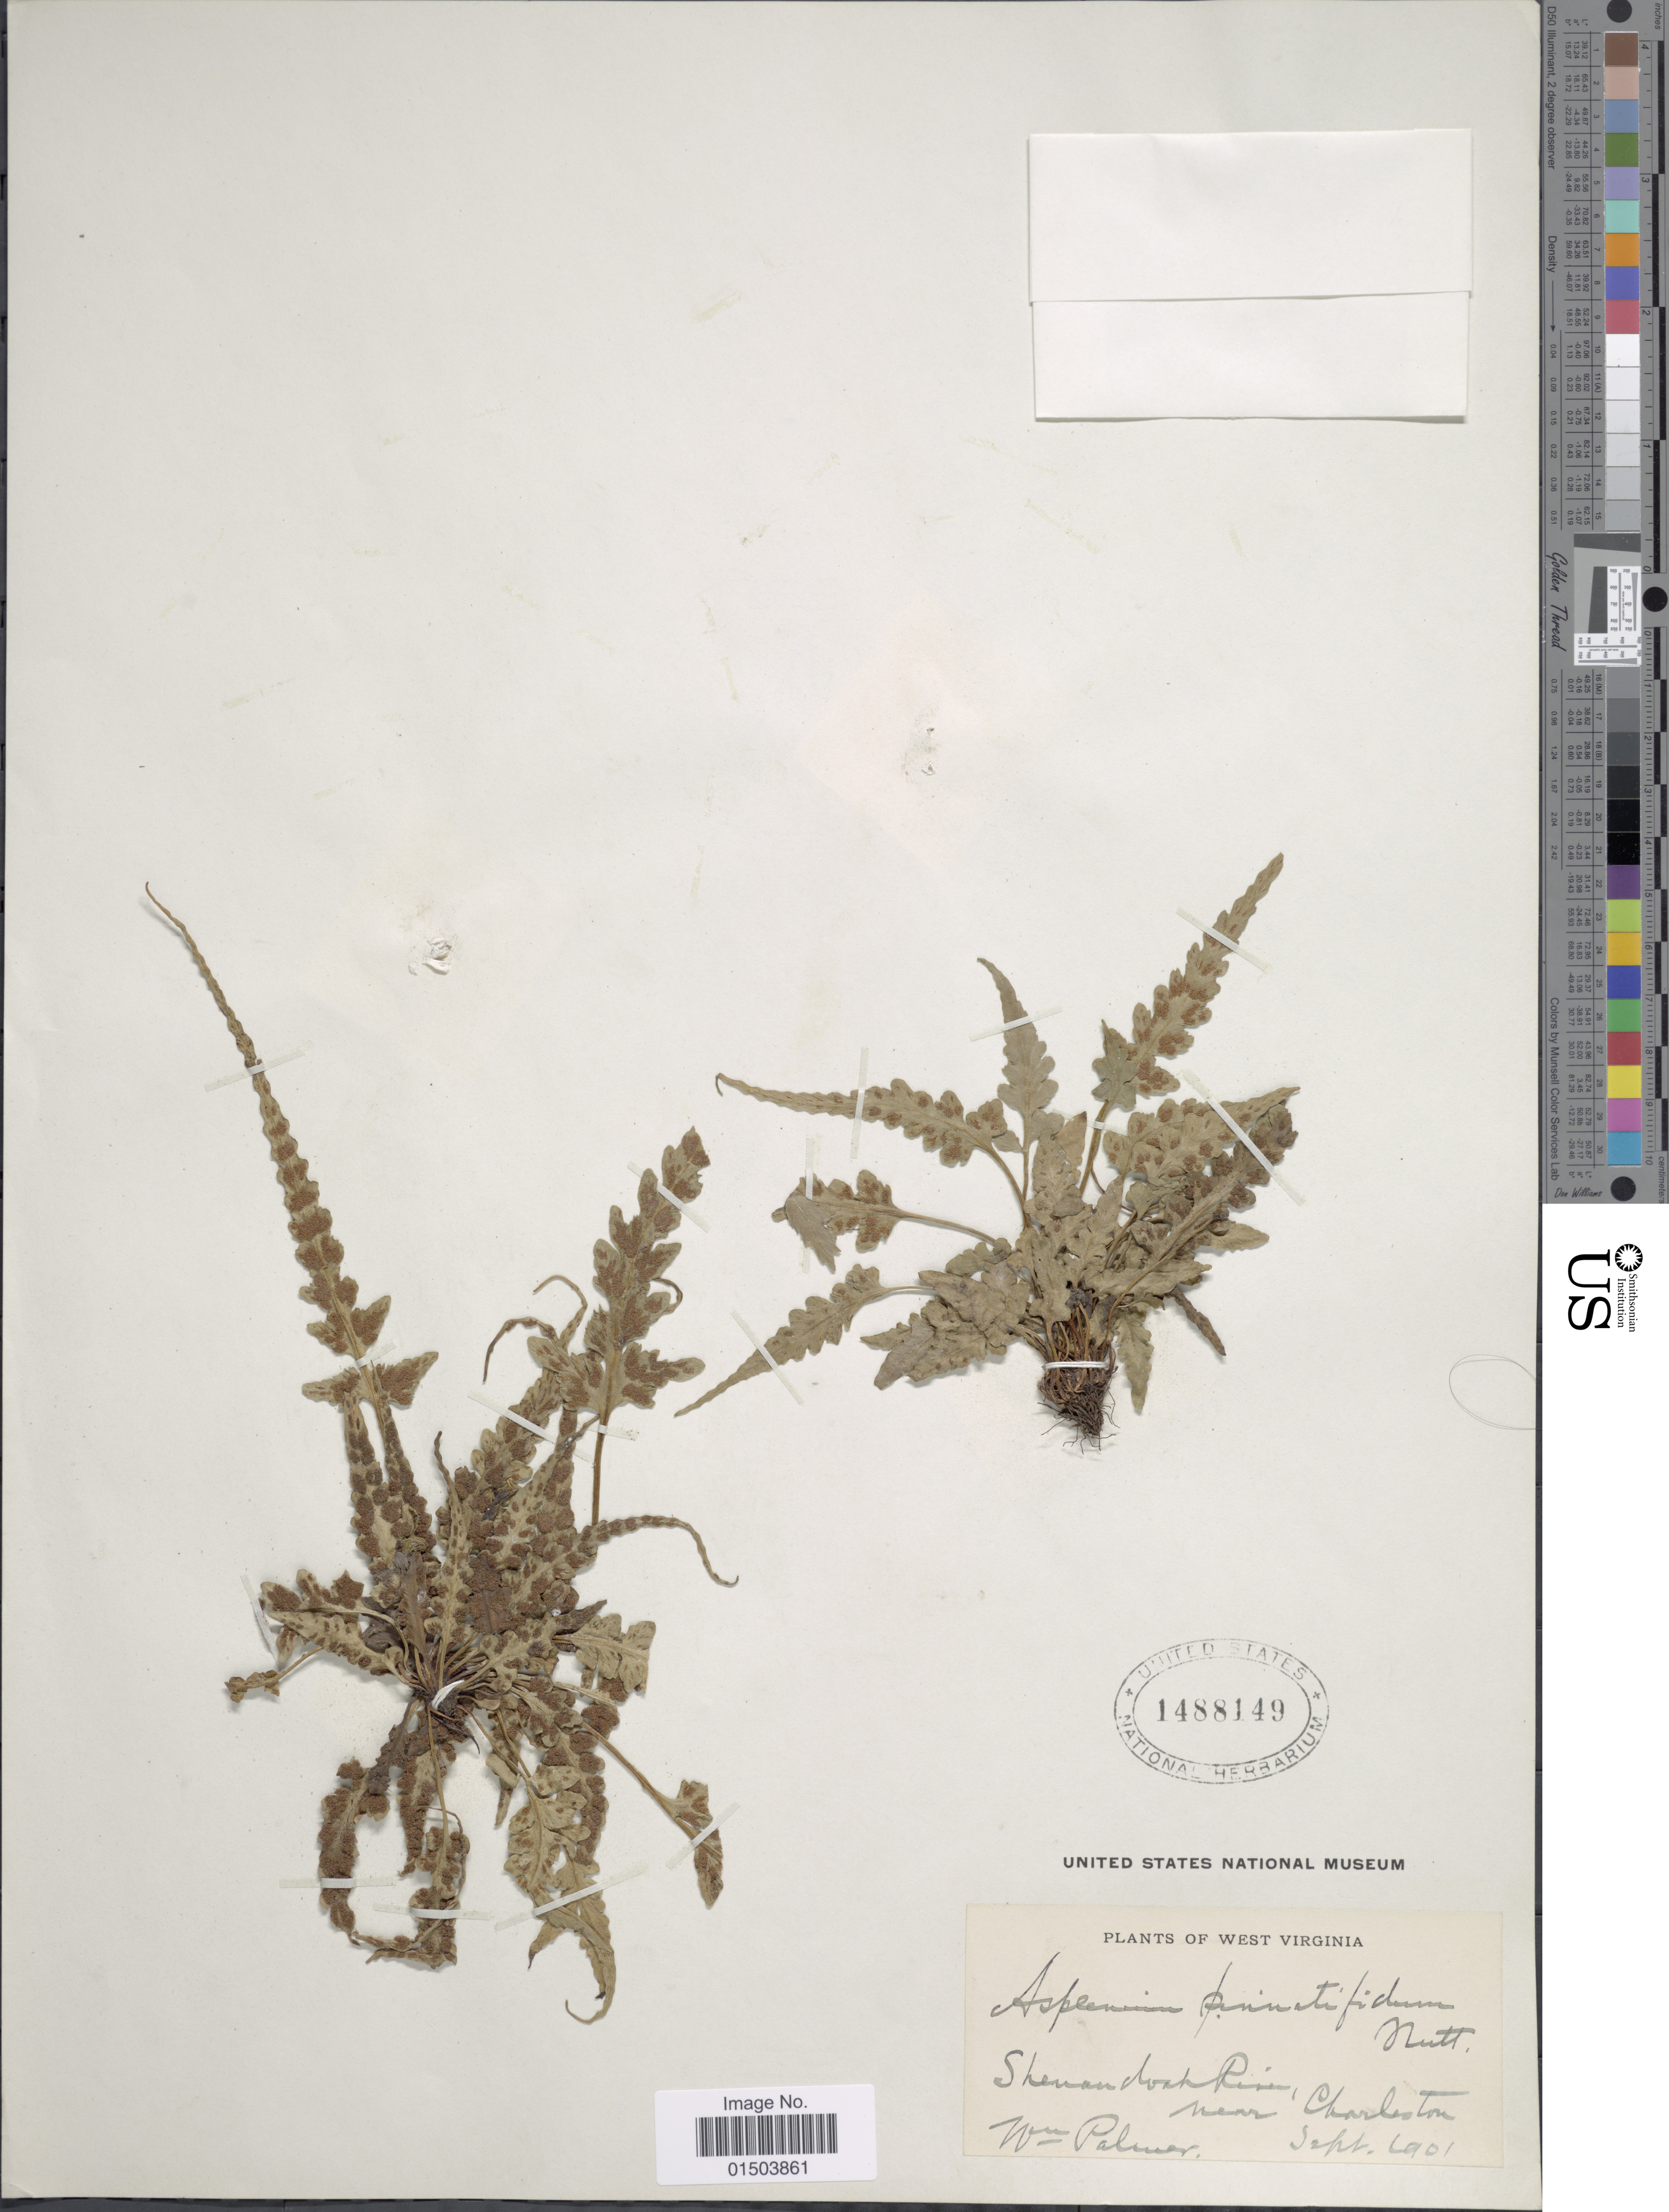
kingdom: Plantae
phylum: Tracheophyta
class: Polypodiopsida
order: Polypodiales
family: Aspleniaceae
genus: Asplenium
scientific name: Asplenium pinnatifidum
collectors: W. Palmer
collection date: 1901-09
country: United States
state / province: West Virginia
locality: Shenandoah River, near Charleston.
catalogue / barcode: US 1488149